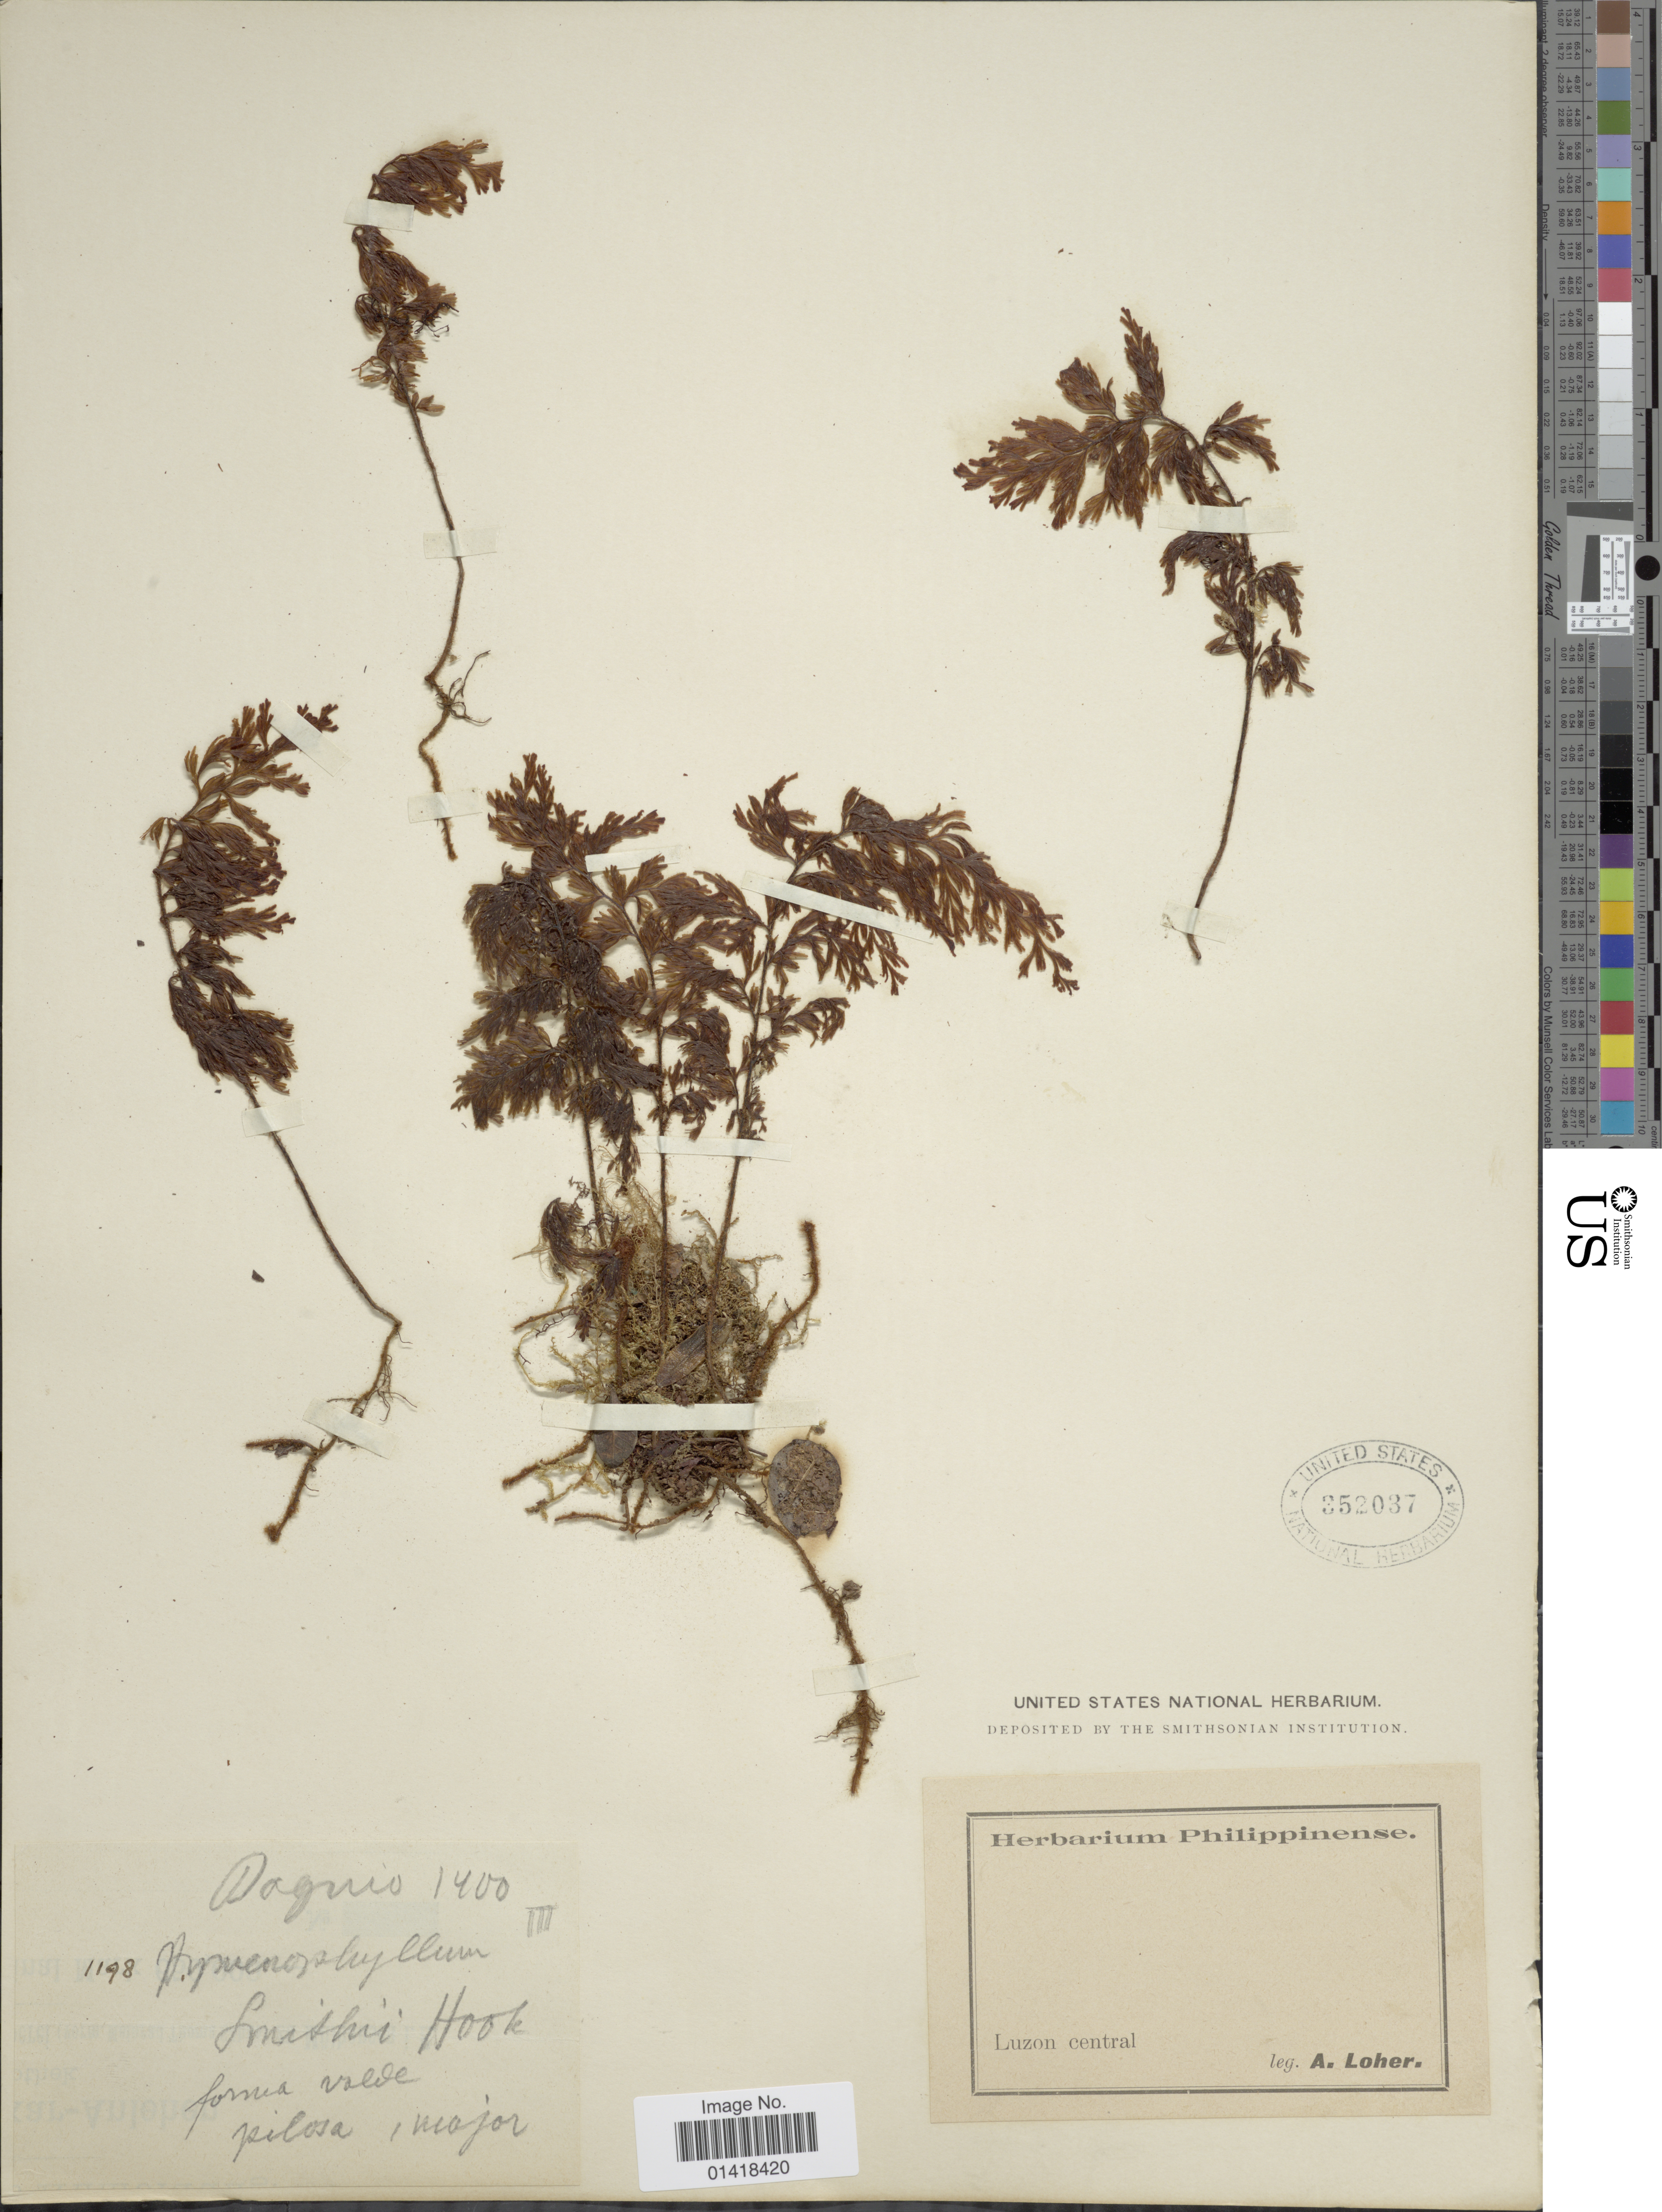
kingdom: Plantae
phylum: Tracheophyta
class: Polypodiopsida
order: Hymenophyllales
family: Hymenophyllaceae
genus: Hymenophyllum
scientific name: Hymenophyllum meyenianum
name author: (C. Presl) Copel.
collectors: A. Loher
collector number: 1198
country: Philippines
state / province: Central Luzon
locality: Baguio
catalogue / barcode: US 352037